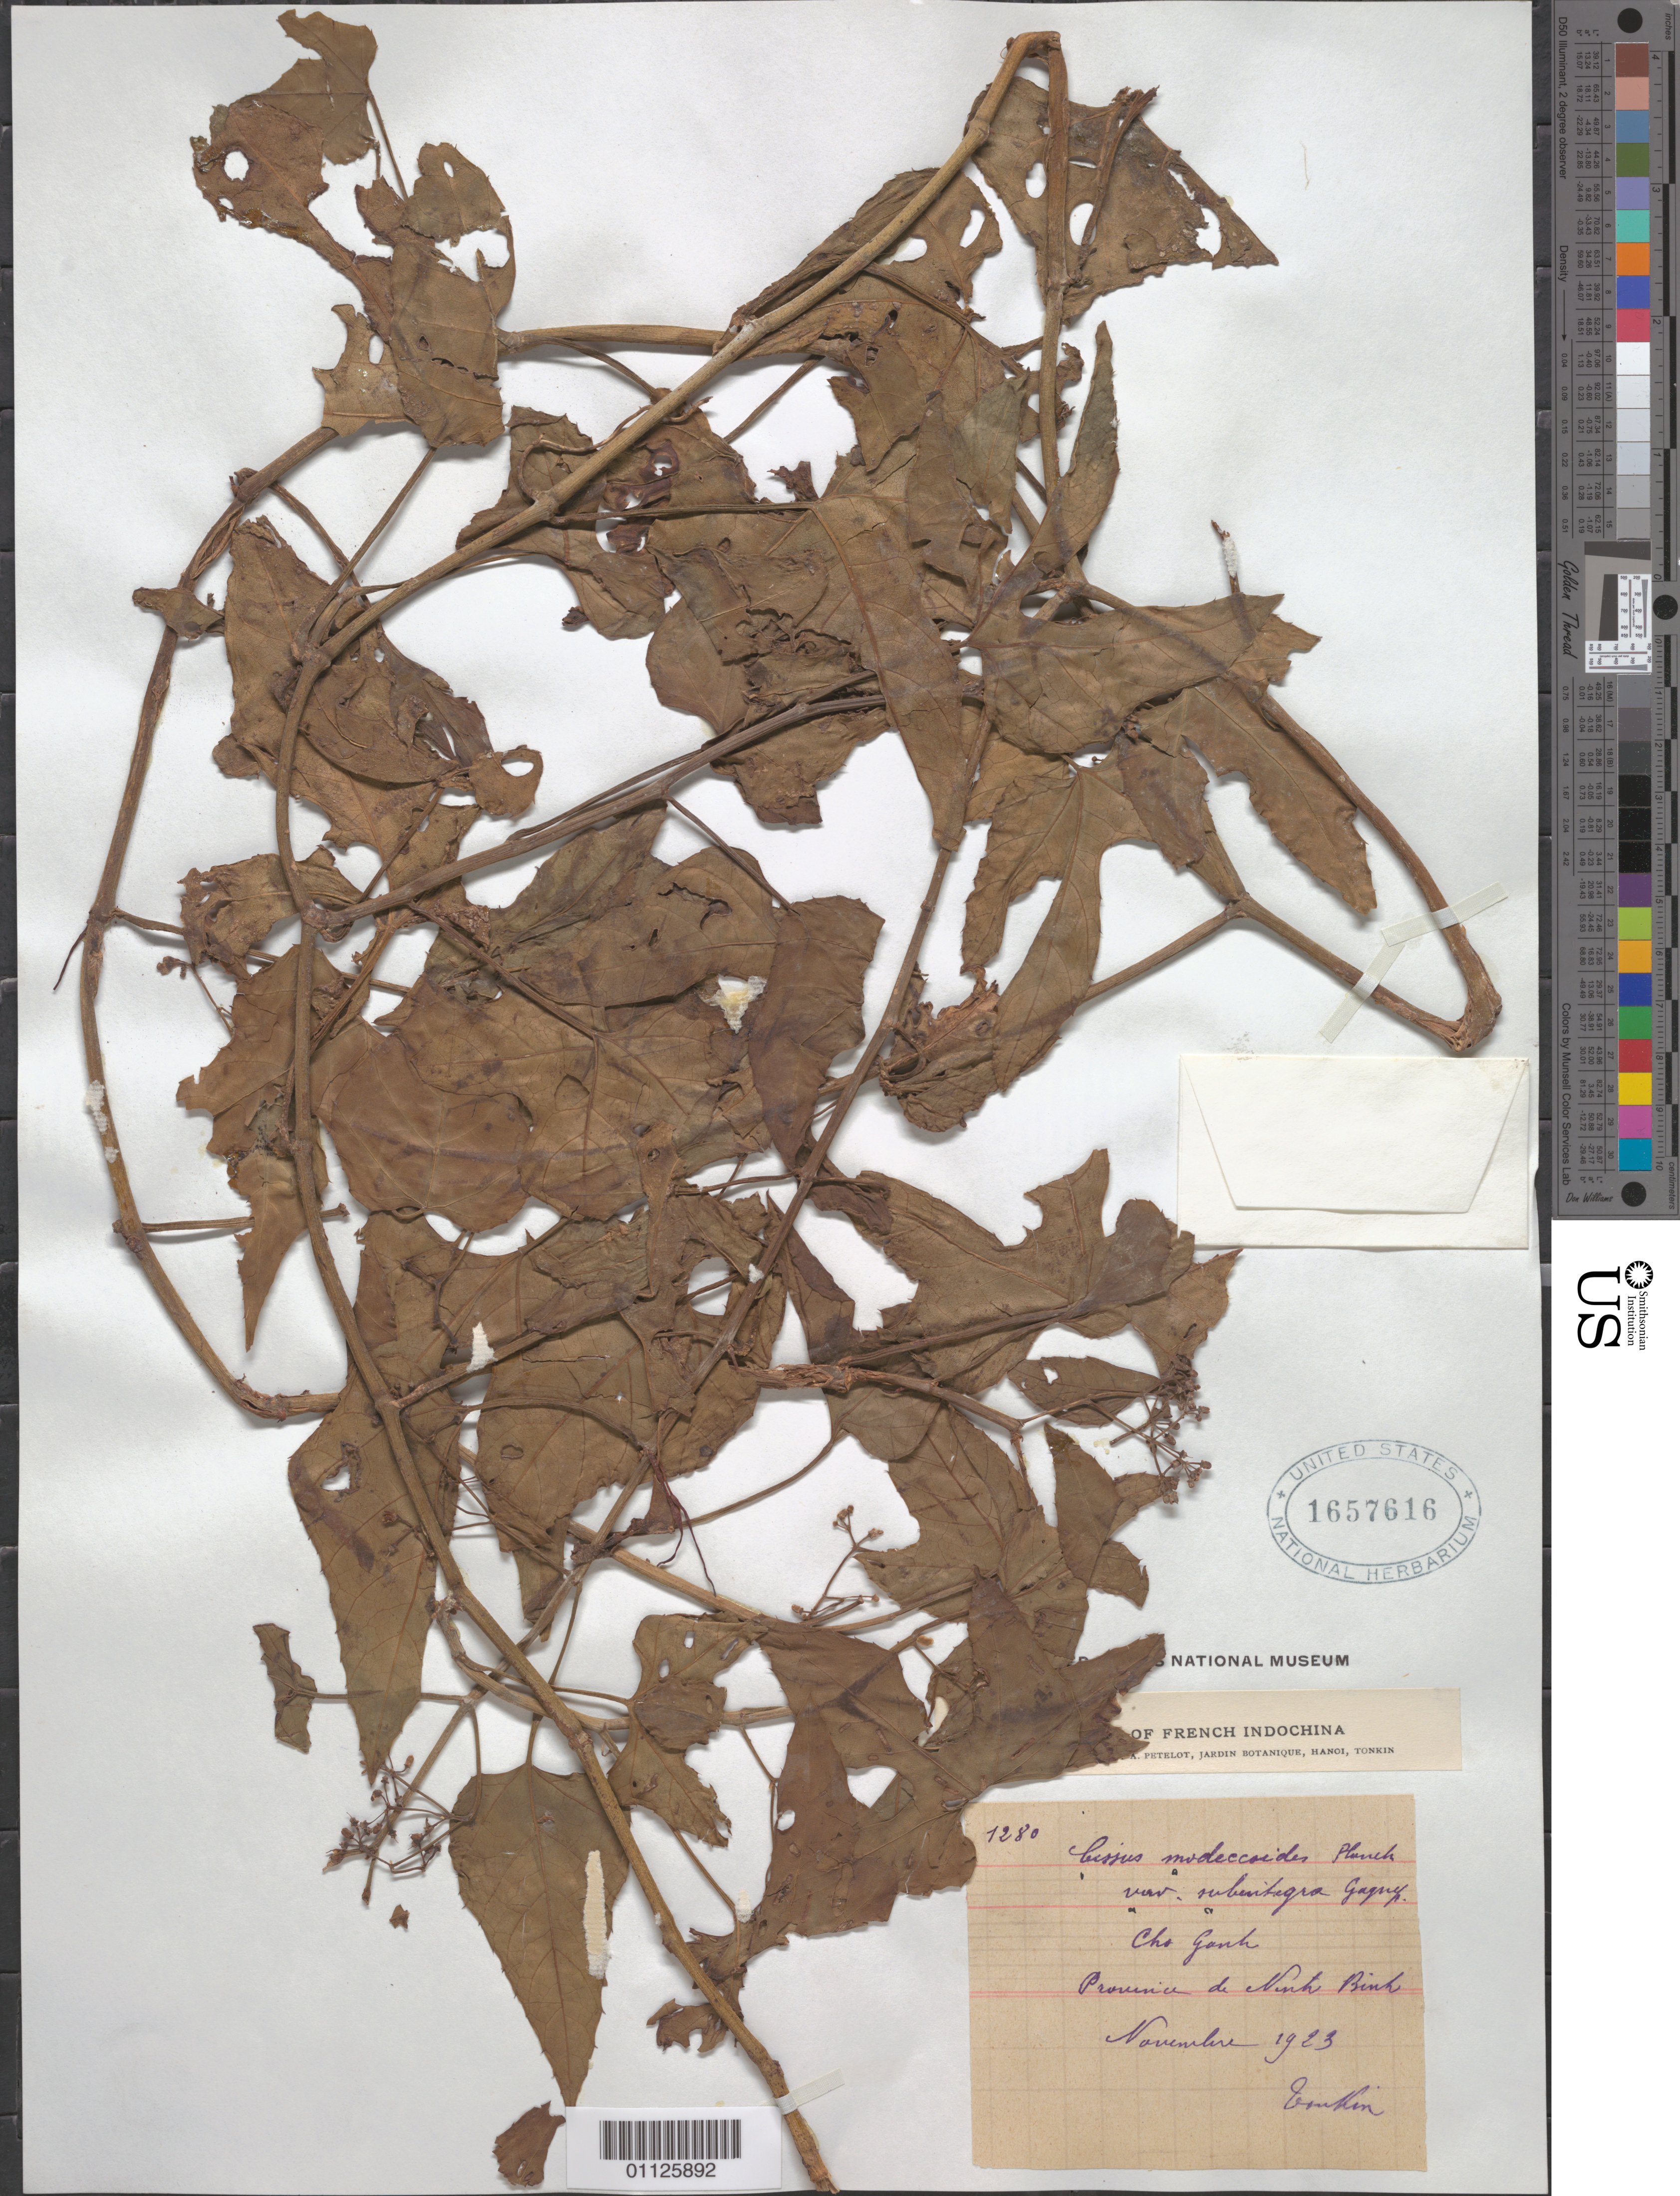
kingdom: Plantae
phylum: Tracheophyta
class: Magnoliopsida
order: Vitales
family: Vitaceae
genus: Cissus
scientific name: Cissus modeccoides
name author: Planch.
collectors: A. Petelot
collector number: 1280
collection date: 1923-11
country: Vietnam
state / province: Ninh Binh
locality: Tonkin. Hanoi.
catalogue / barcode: US 1657616